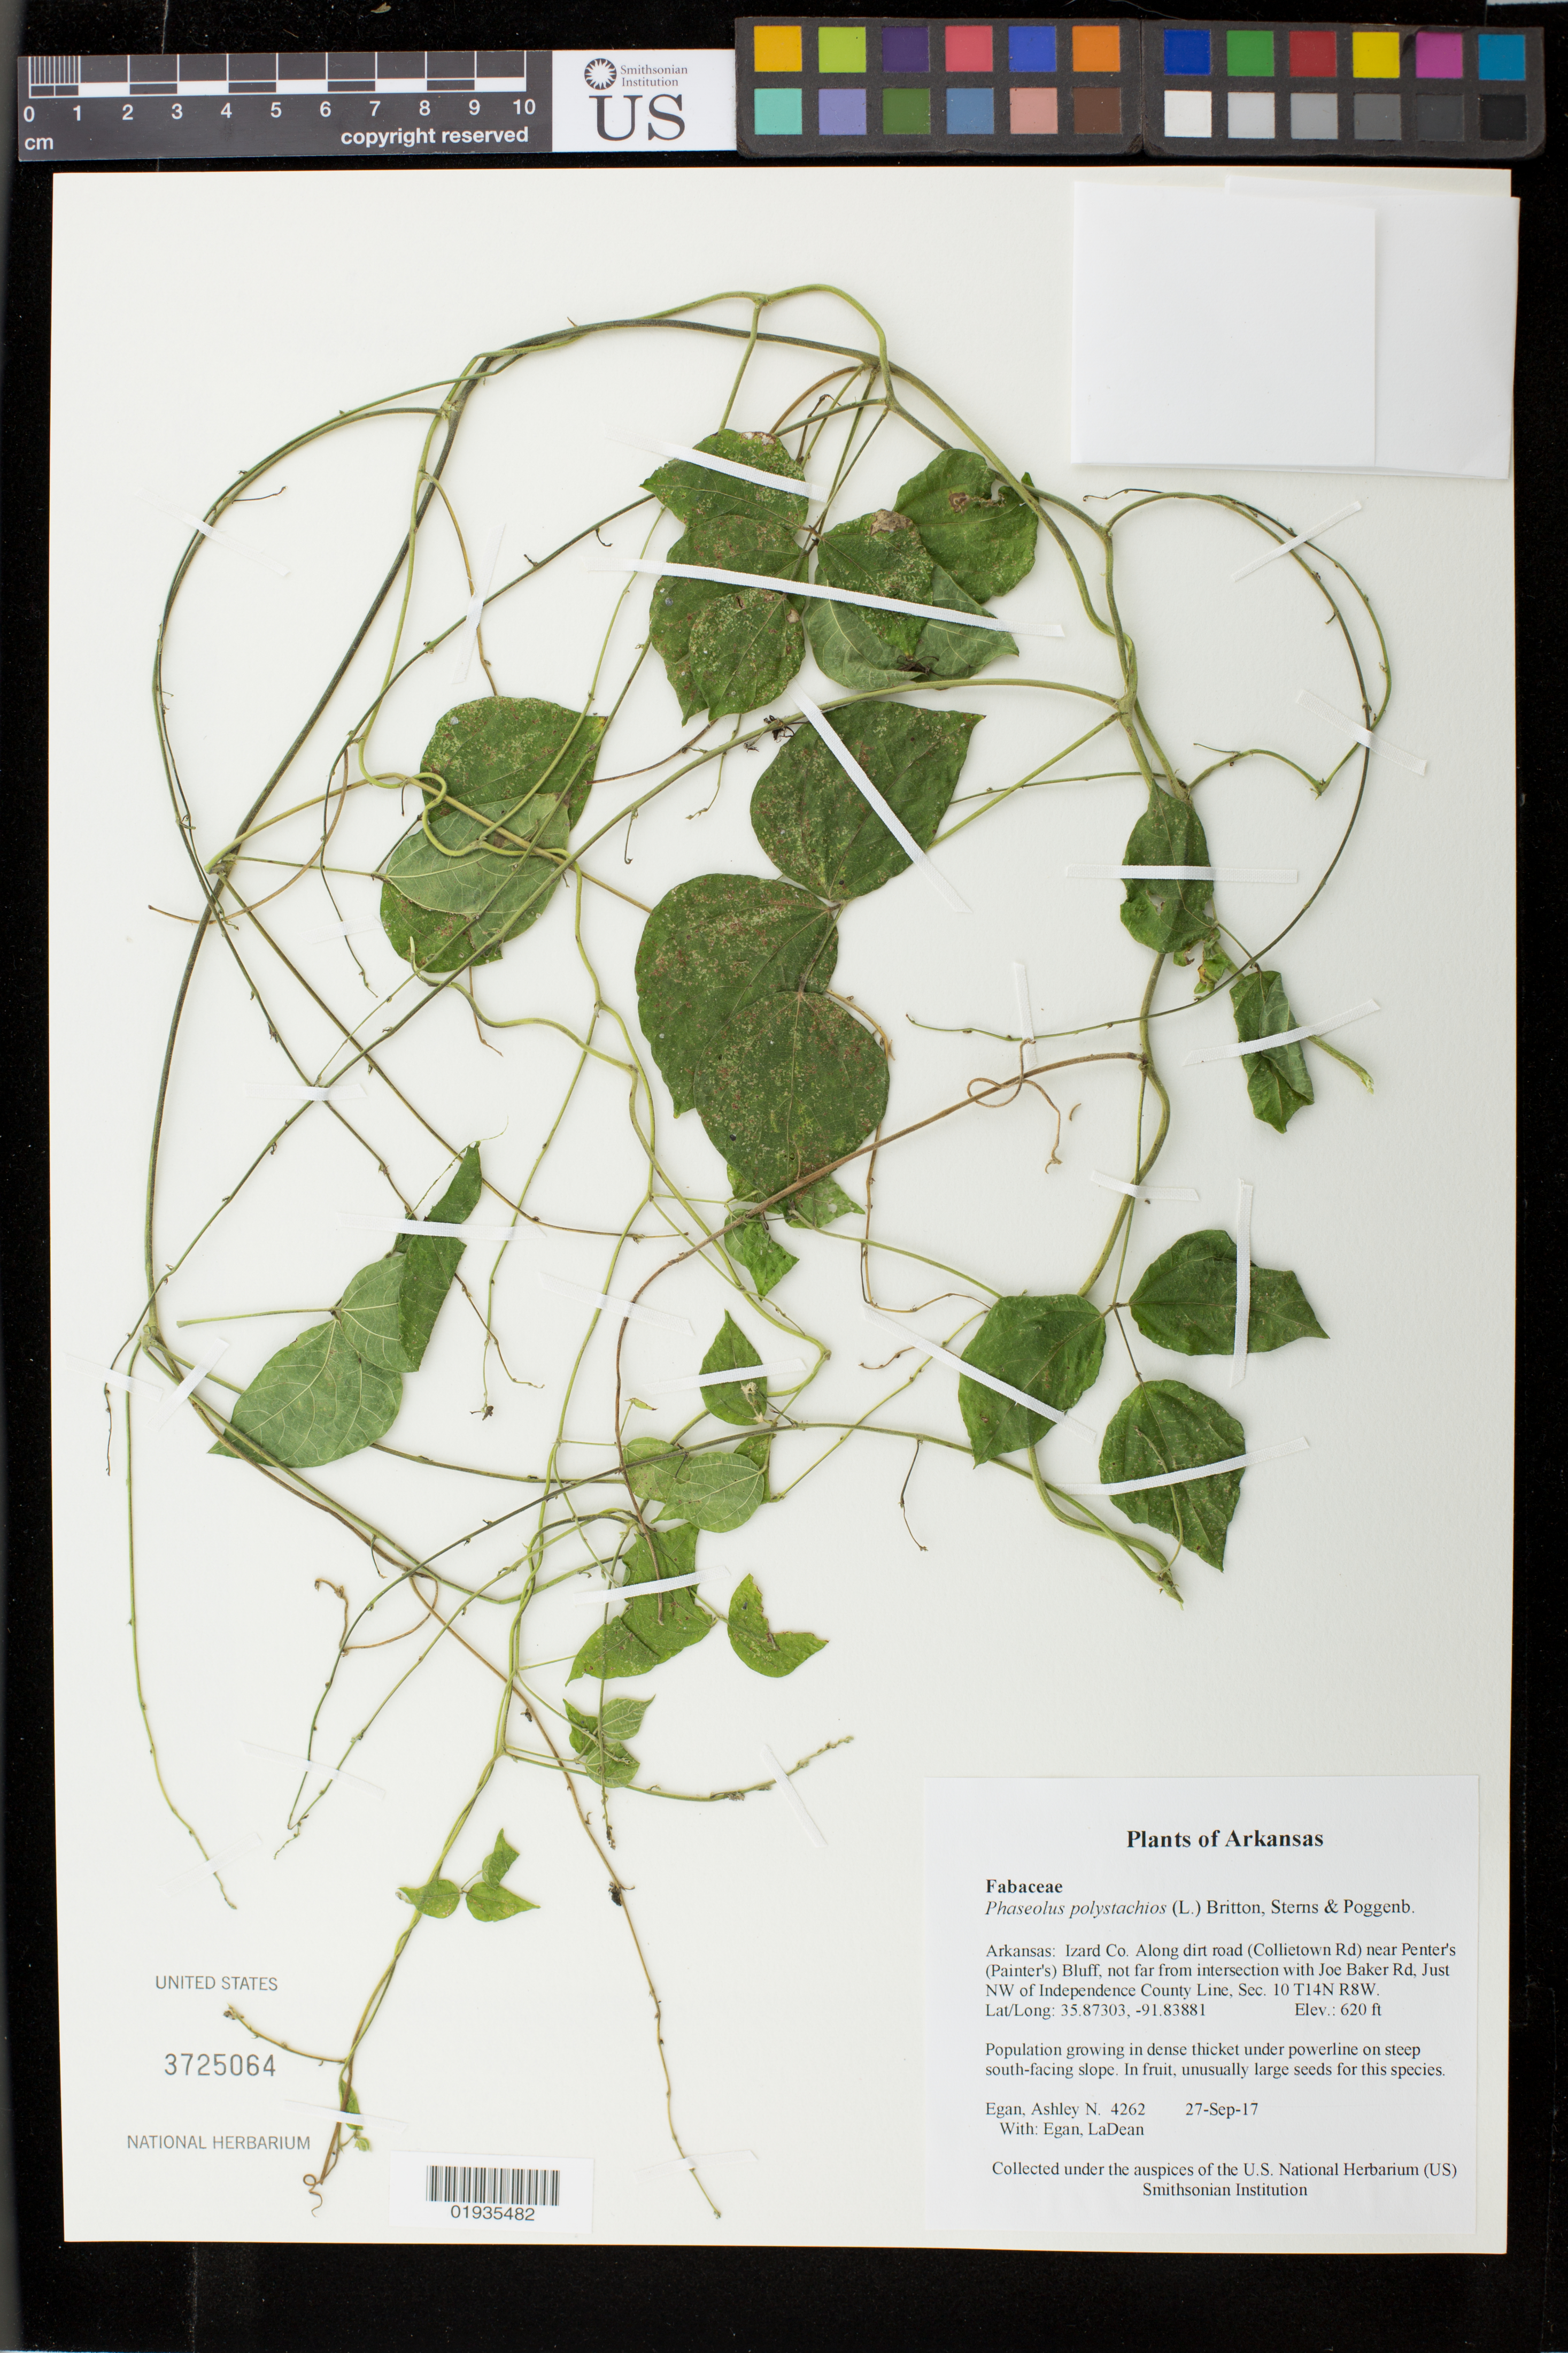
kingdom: Plantae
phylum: Tracheophyta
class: Magnoliopsida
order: Fabales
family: Fabaceae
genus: Phaseolus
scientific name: Phaseolus polystachios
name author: (L.) Britton, Stearns & Poggenb.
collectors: A. N. Egan & L. Egan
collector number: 4262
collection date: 2017-09-27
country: United States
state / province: Arkansas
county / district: Izard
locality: Along dirt road (Collietown Rd) near Penter's (Painter's) Bluff, not far from intersection with Joe Baker Rd, Just NW of Independence County Line, Sec. 10 T14N R8W.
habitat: Population growing in dense thicket under powerline on steep south-facing slope.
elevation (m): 189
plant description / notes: Many briars made accessing population difficult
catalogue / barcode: US 3725064